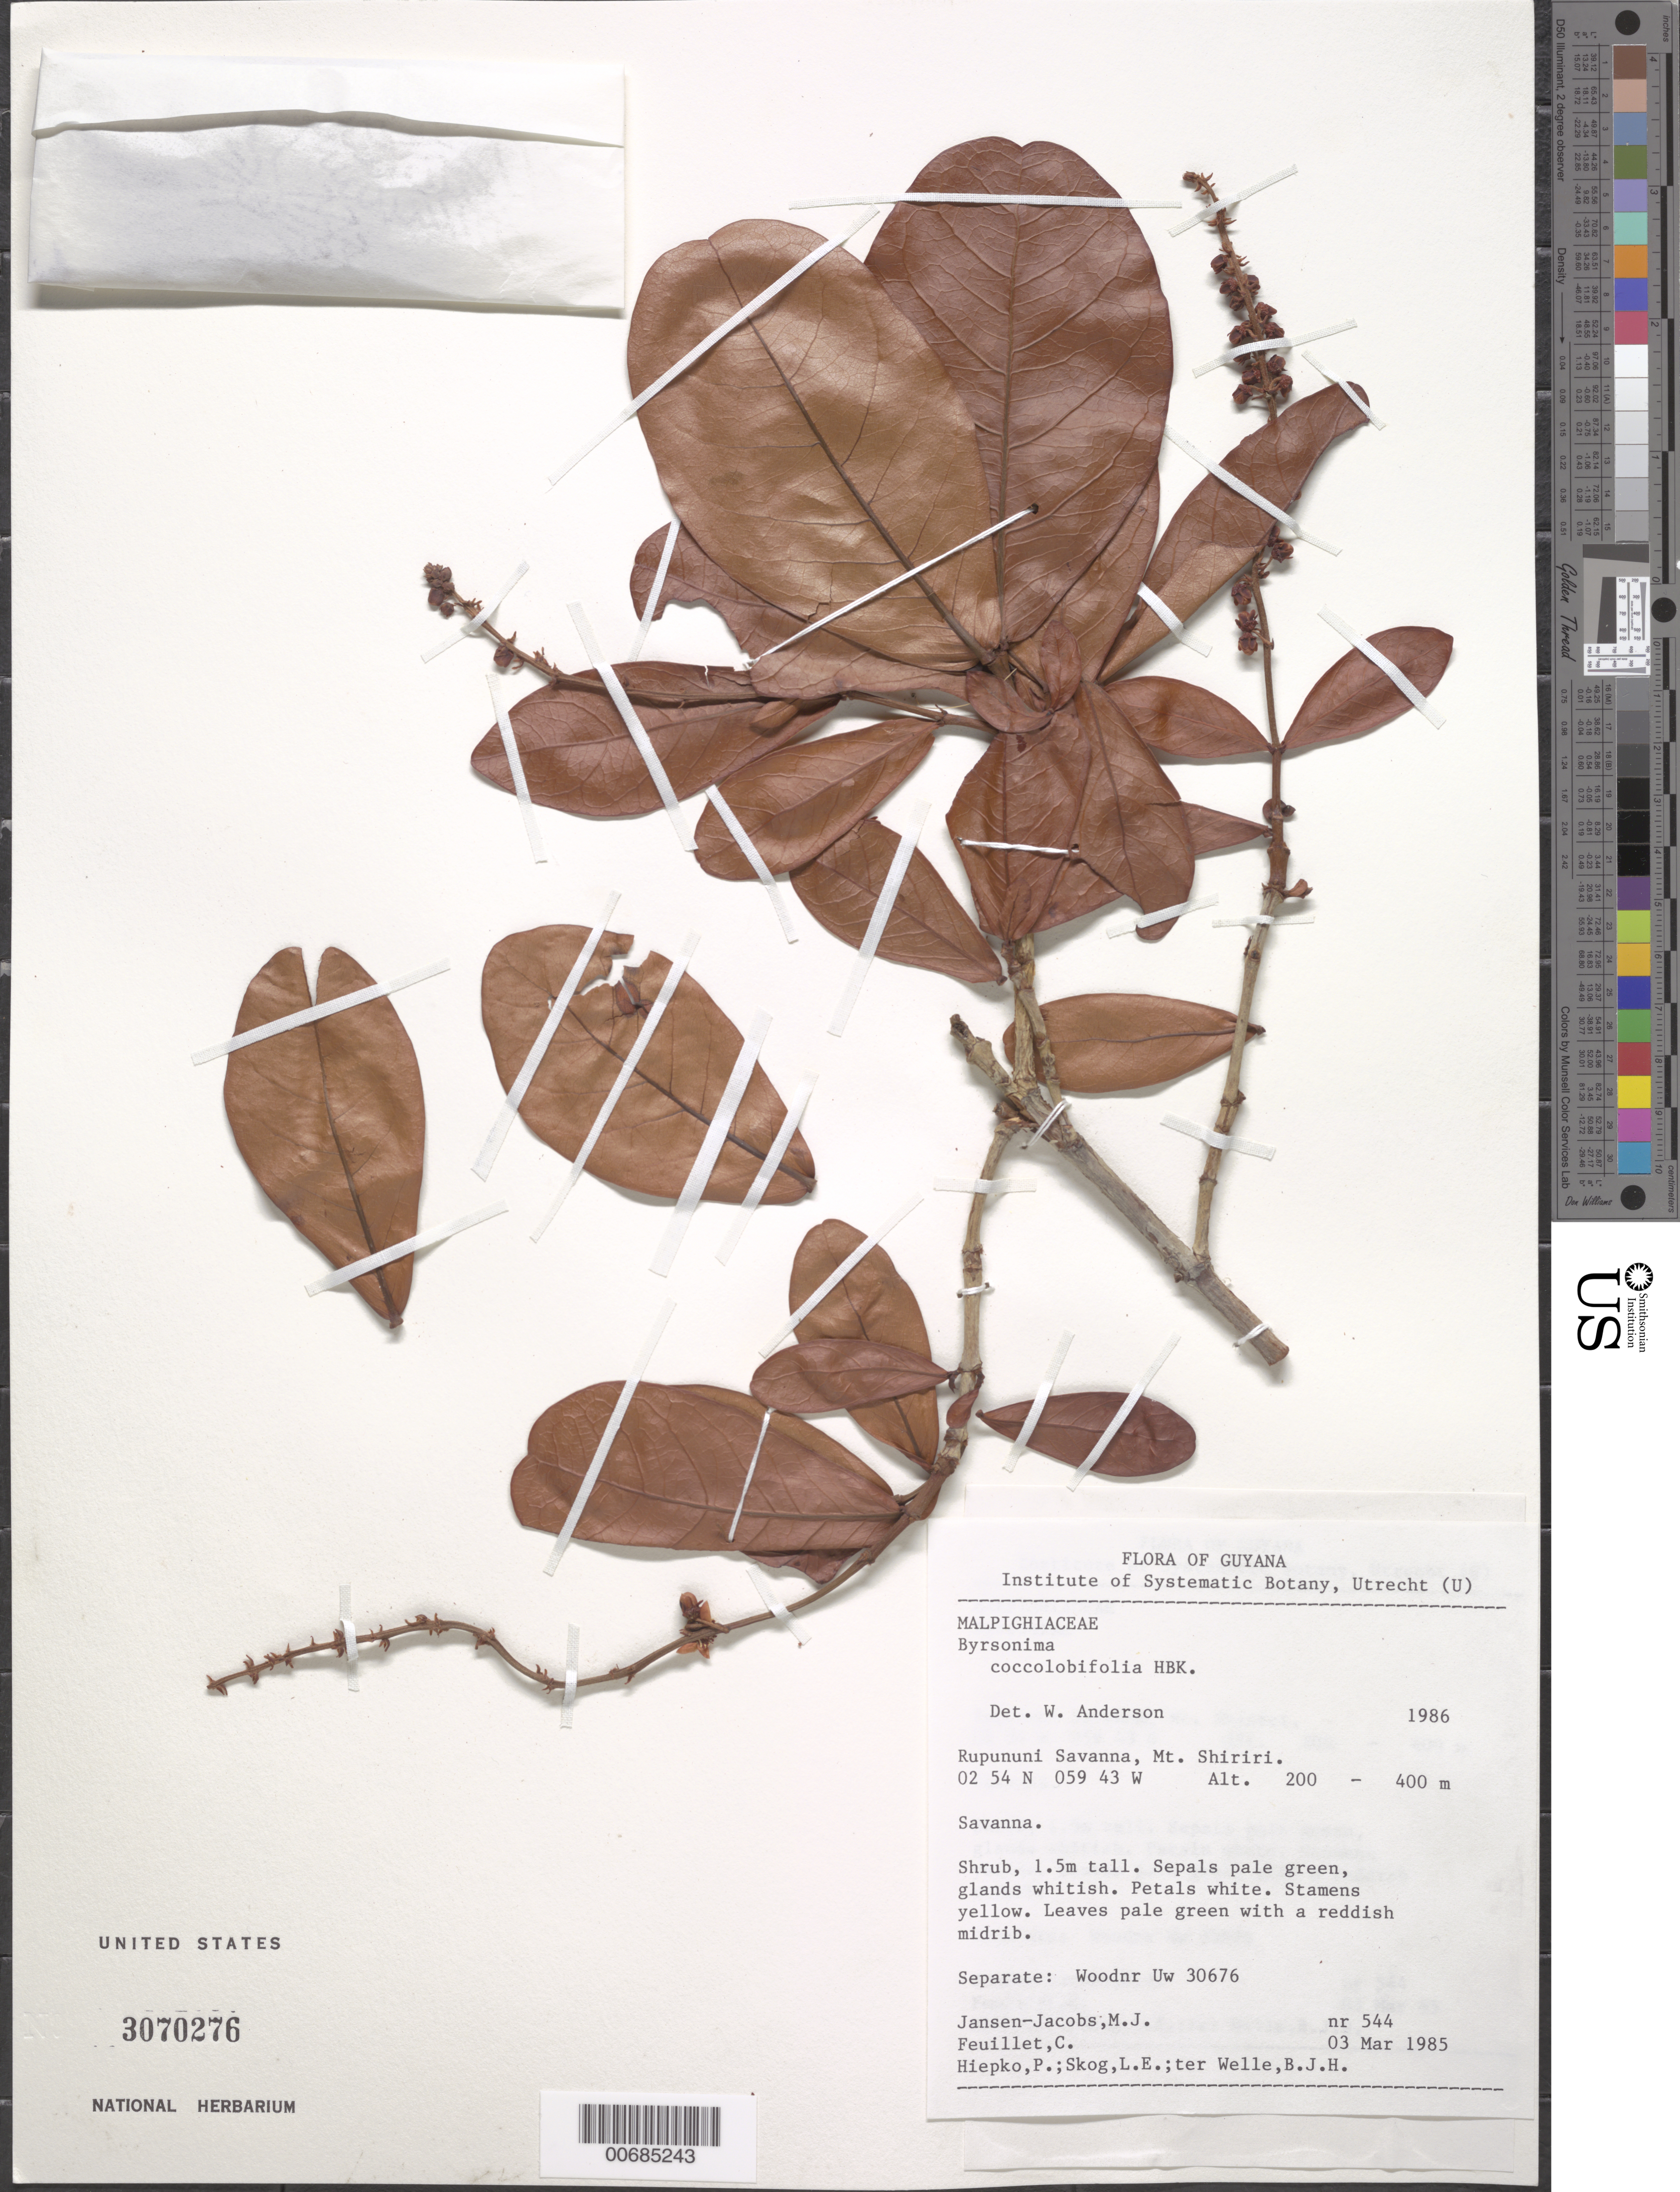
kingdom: Plantae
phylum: Tracheophyta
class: Magnoliopsida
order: Malpighiales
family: Malpighiaceae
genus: Byrsonima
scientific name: Byrsonima coccolobifolia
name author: Kunth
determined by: Anderson, W. R., (MICH), University of Michigan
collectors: M. J. Jansen-Jacobs, C. Feuillet, P. H. Hiepko, L. E. Skog & B. Welle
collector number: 544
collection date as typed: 3-Mar-85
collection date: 1985-03-03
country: Guyana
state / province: U. Takutu-U. Essequibo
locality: Rupununi Savanna, Mt. Shiriri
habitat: Savanna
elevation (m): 200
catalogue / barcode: US 3070276